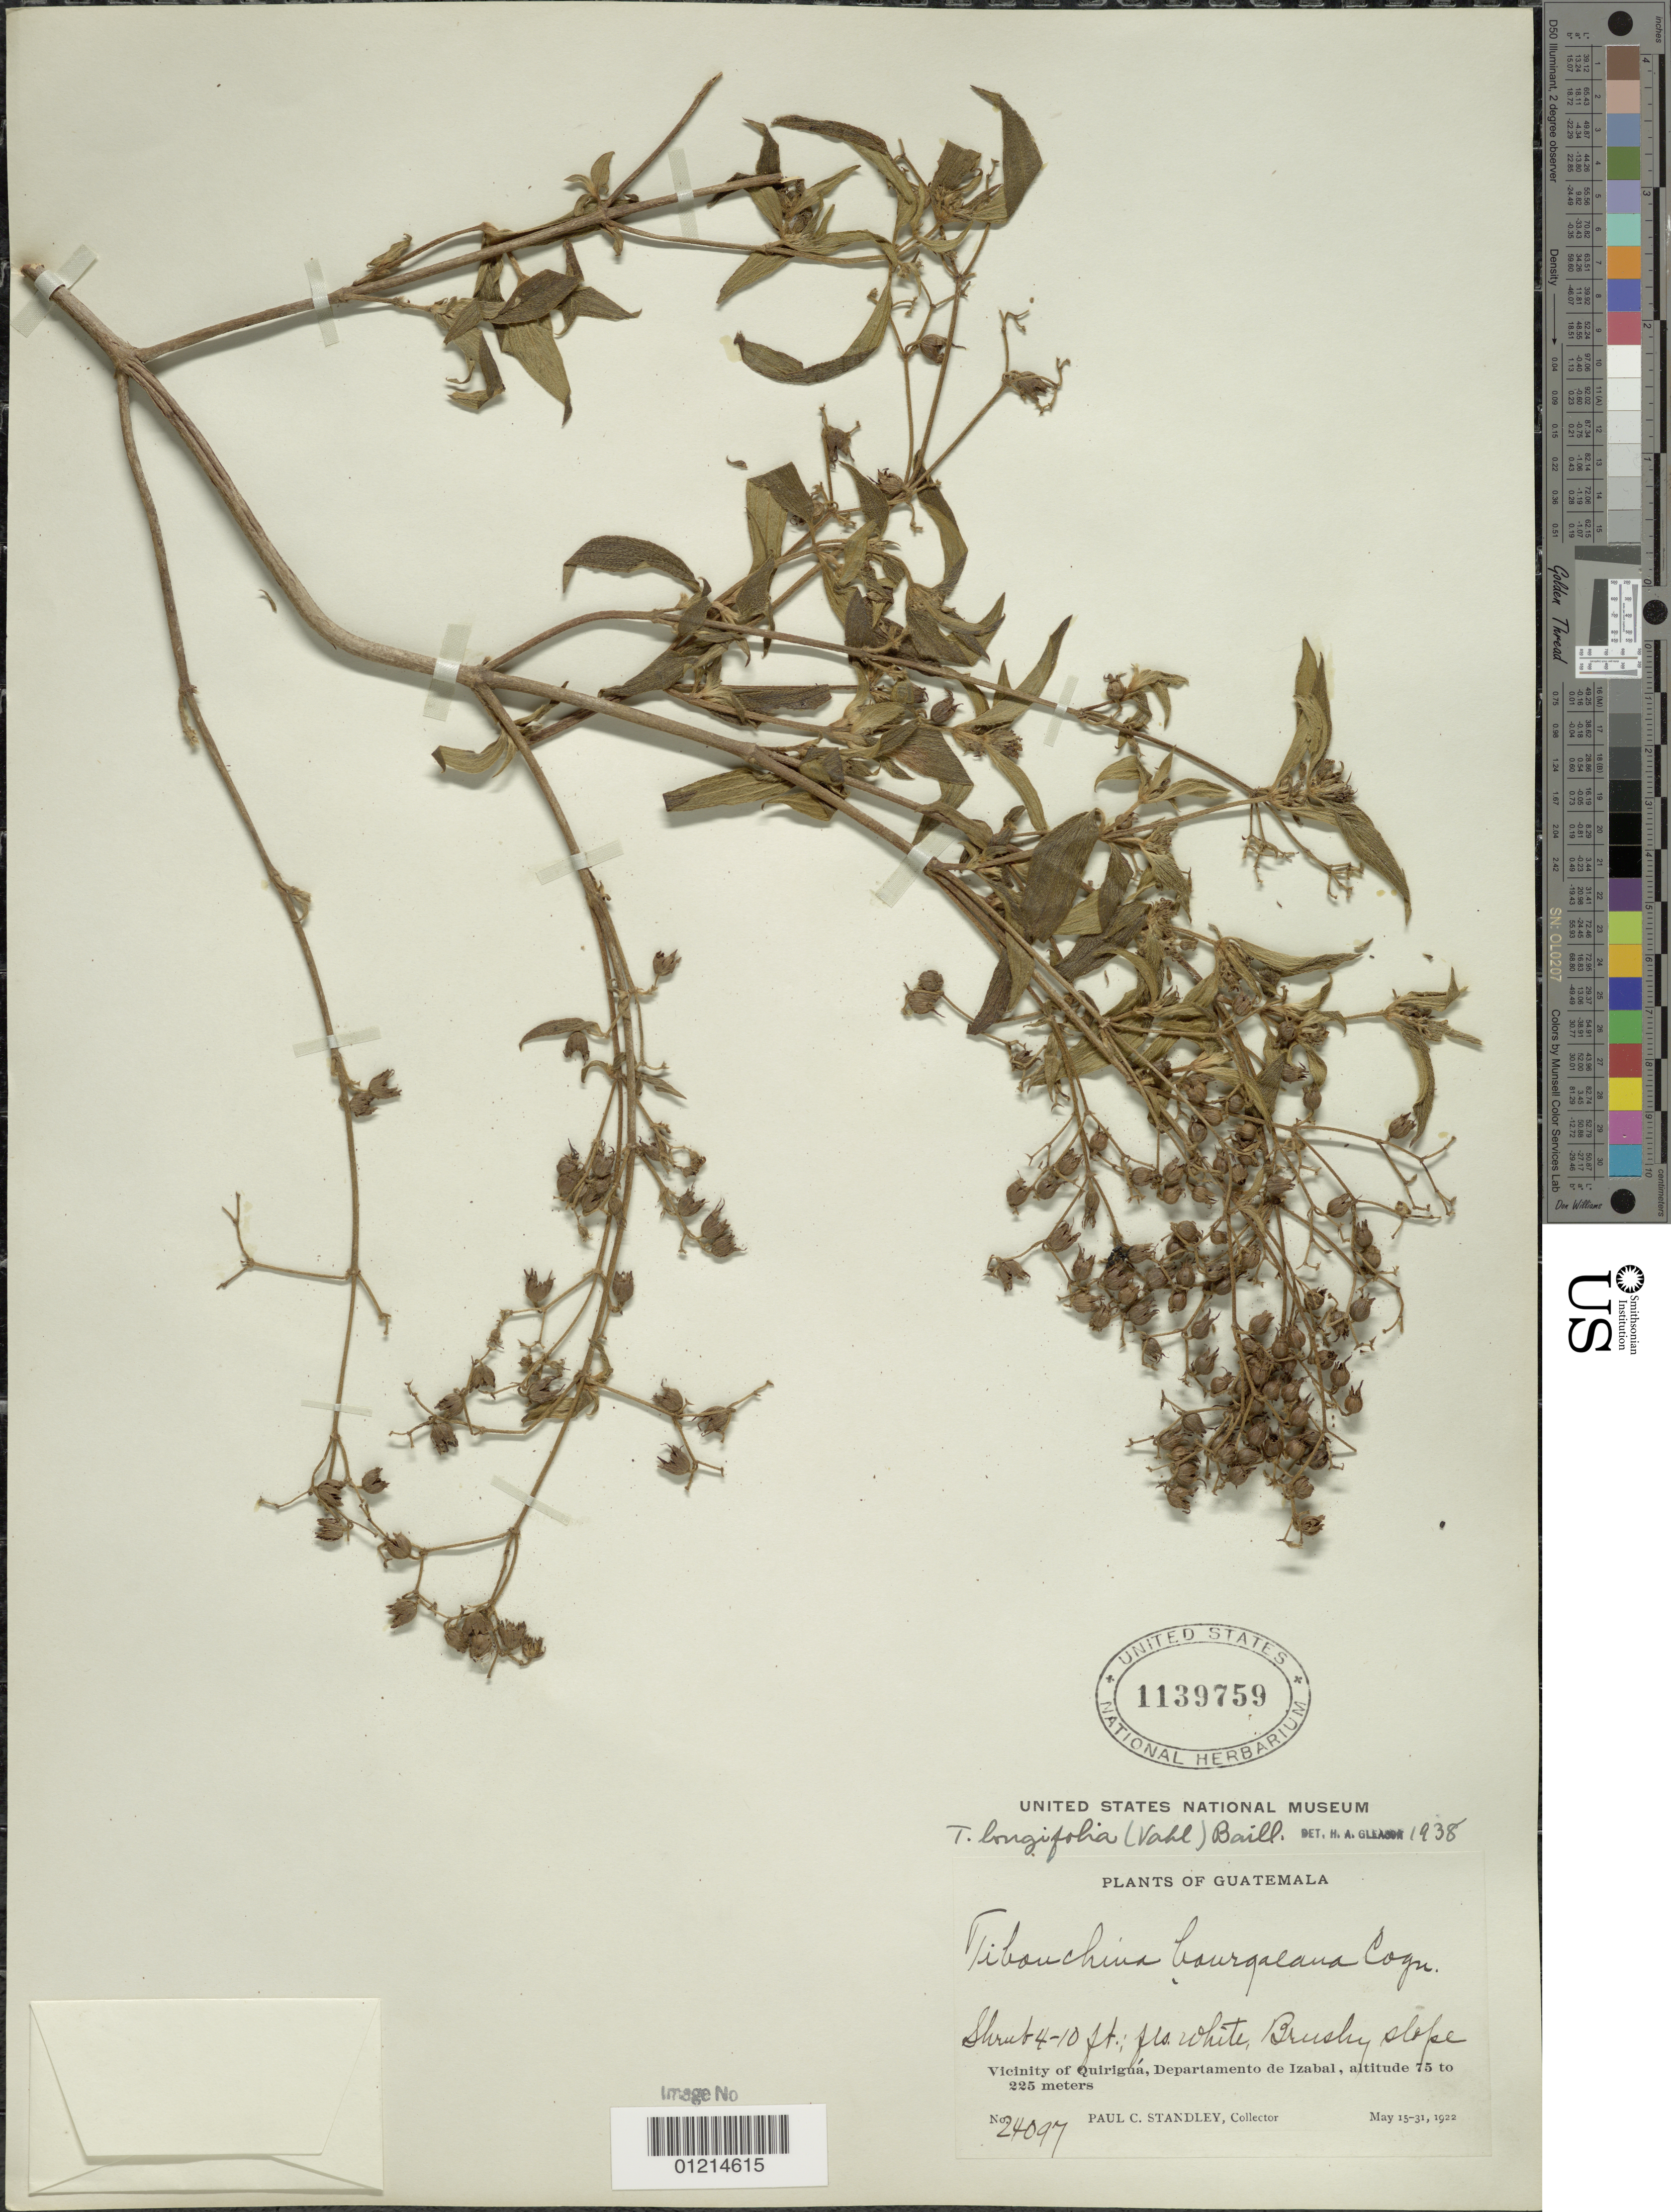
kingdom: Plantae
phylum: Tracheophyta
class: Magnoliopsida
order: Myrtales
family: Melastomataceae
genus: Chaetogastra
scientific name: Chaetogastra longifolia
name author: (Vahl) DC.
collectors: P. C. Standley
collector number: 24097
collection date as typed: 15 May 1922 to 31 Mar 1922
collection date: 1922-03-31/1922-05-15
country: Guatemala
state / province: Izabal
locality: Vicinity of Quiriguá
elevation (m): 75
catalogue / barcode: US 1139759